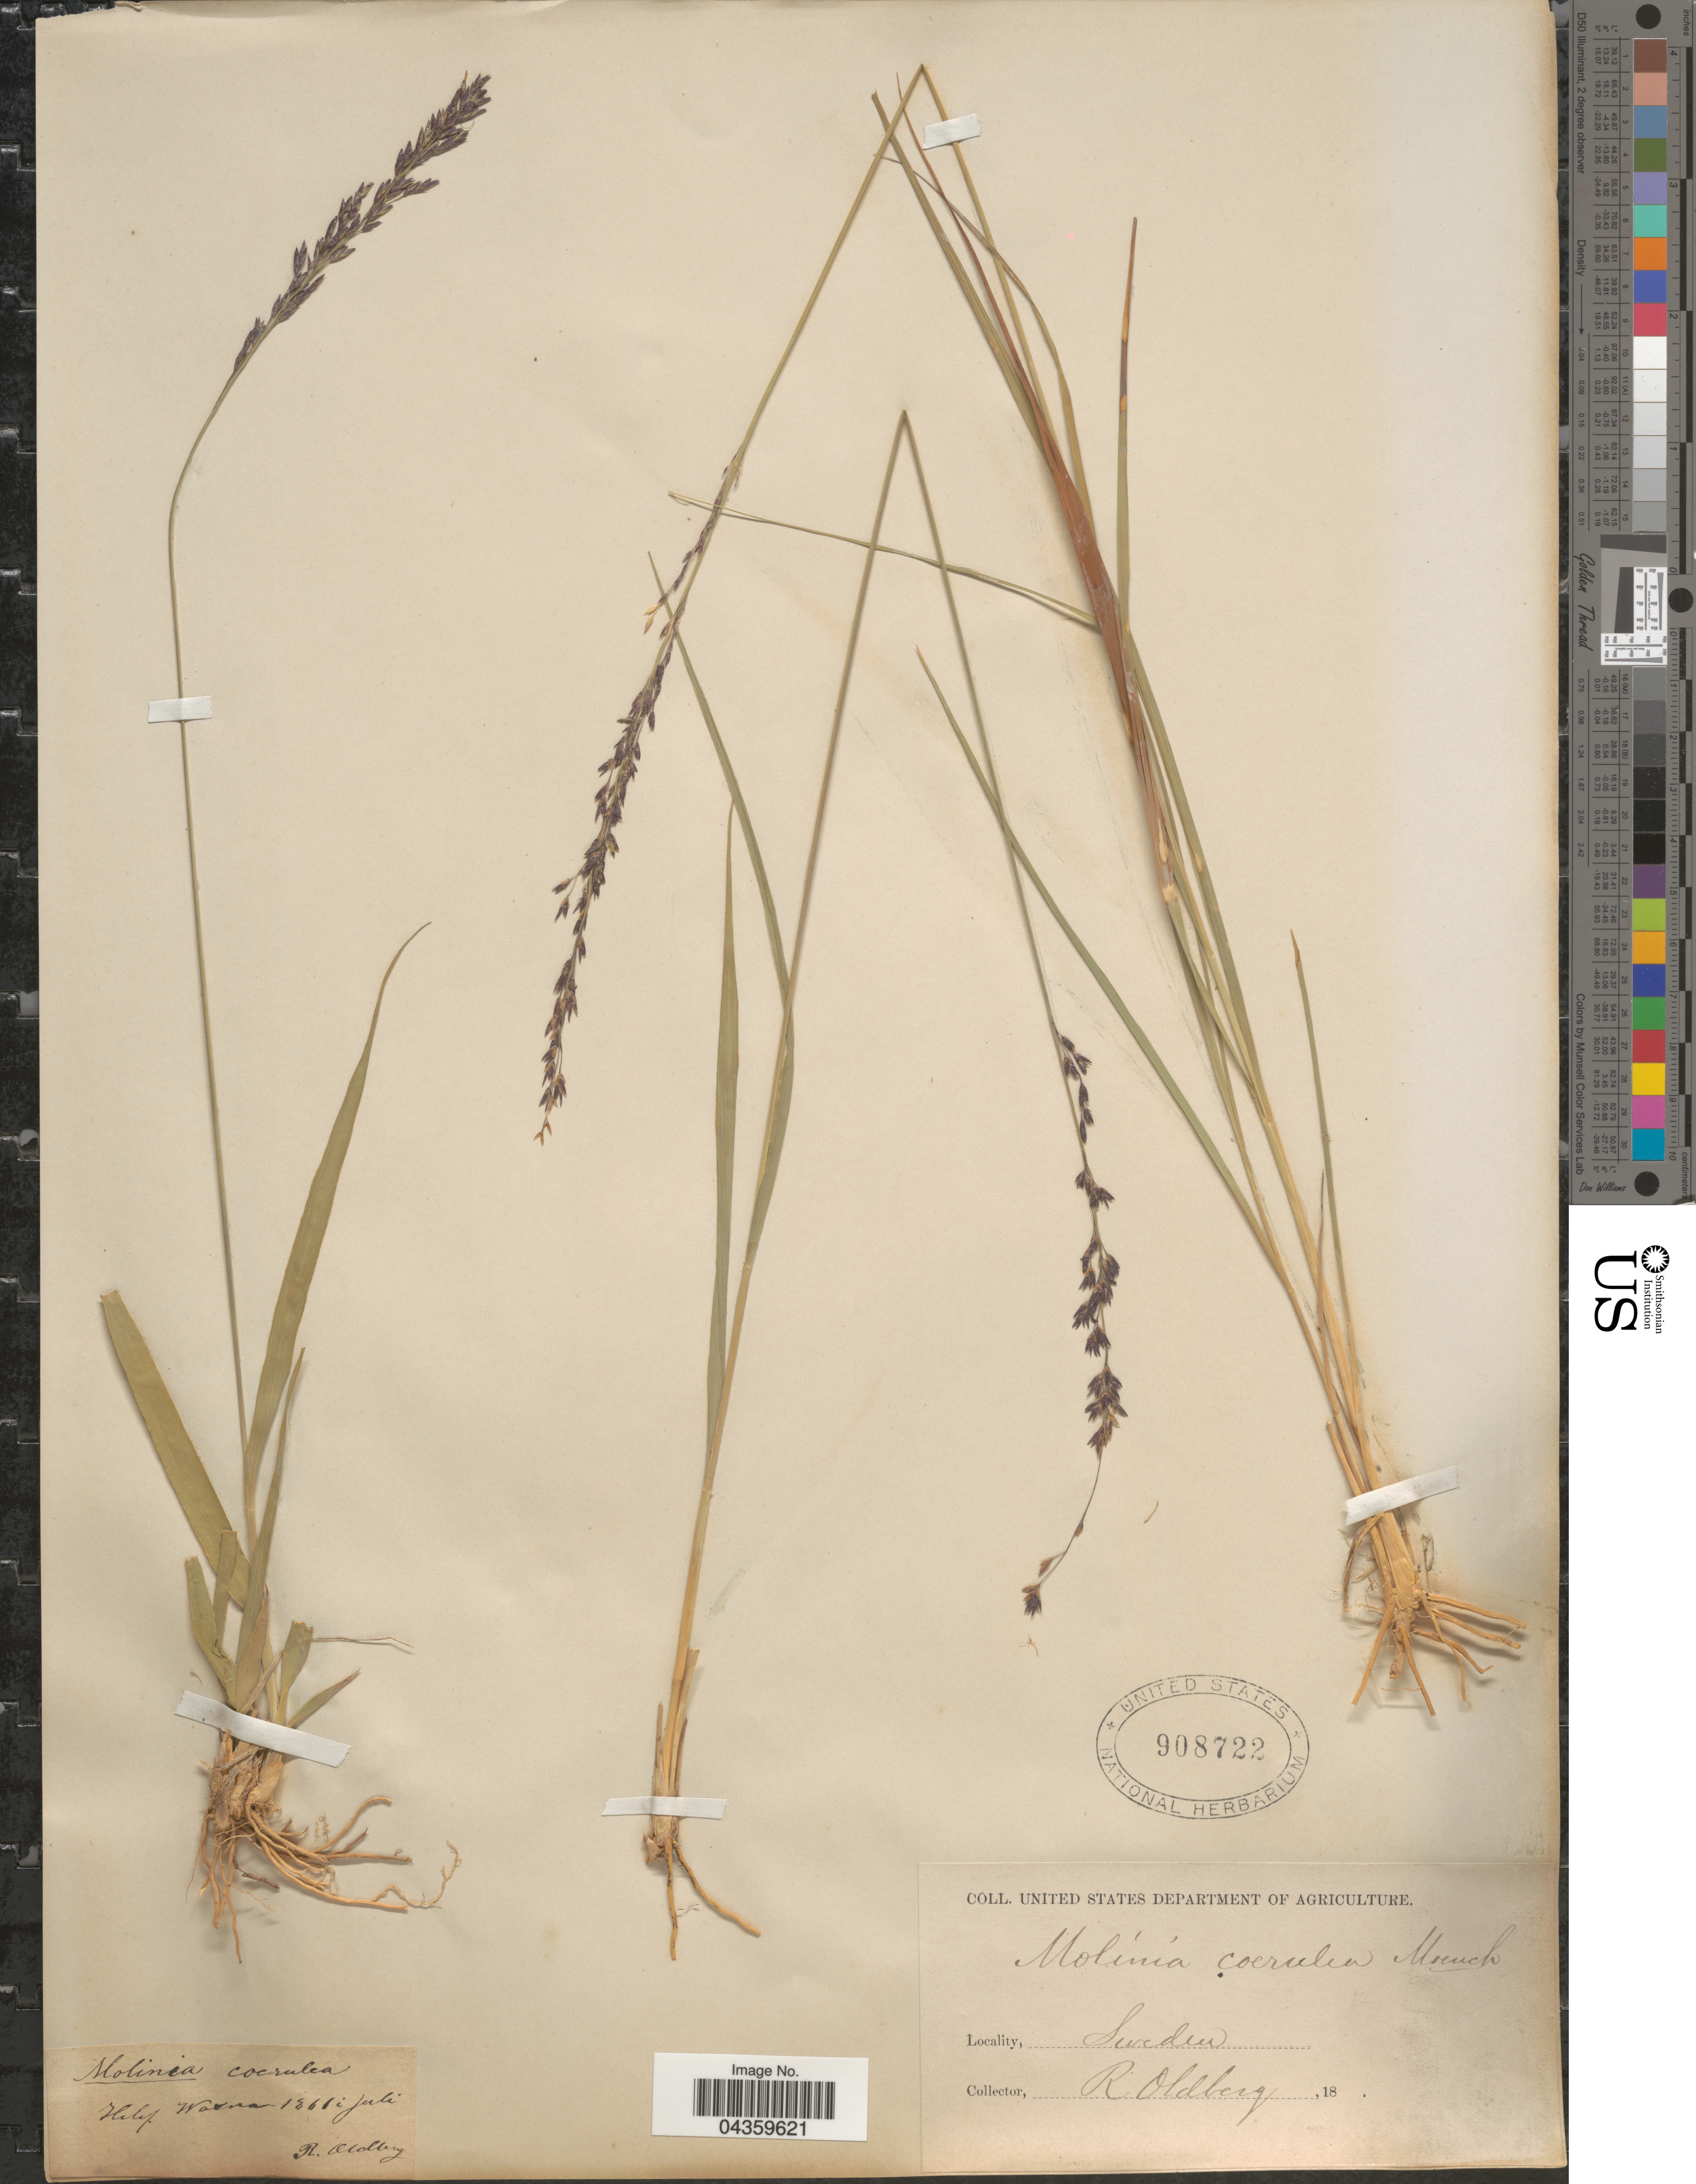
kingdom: Plantae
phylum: Tracheophyta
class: Liliopsida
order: Poales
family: Poaceae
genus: Molinia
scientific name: Molinia caerulea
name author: (L.) Moench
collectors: R. Oldberg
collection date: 1866-07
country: Sweden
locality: Helsl. Woxna [ = Voxna].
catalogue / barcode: US 908722